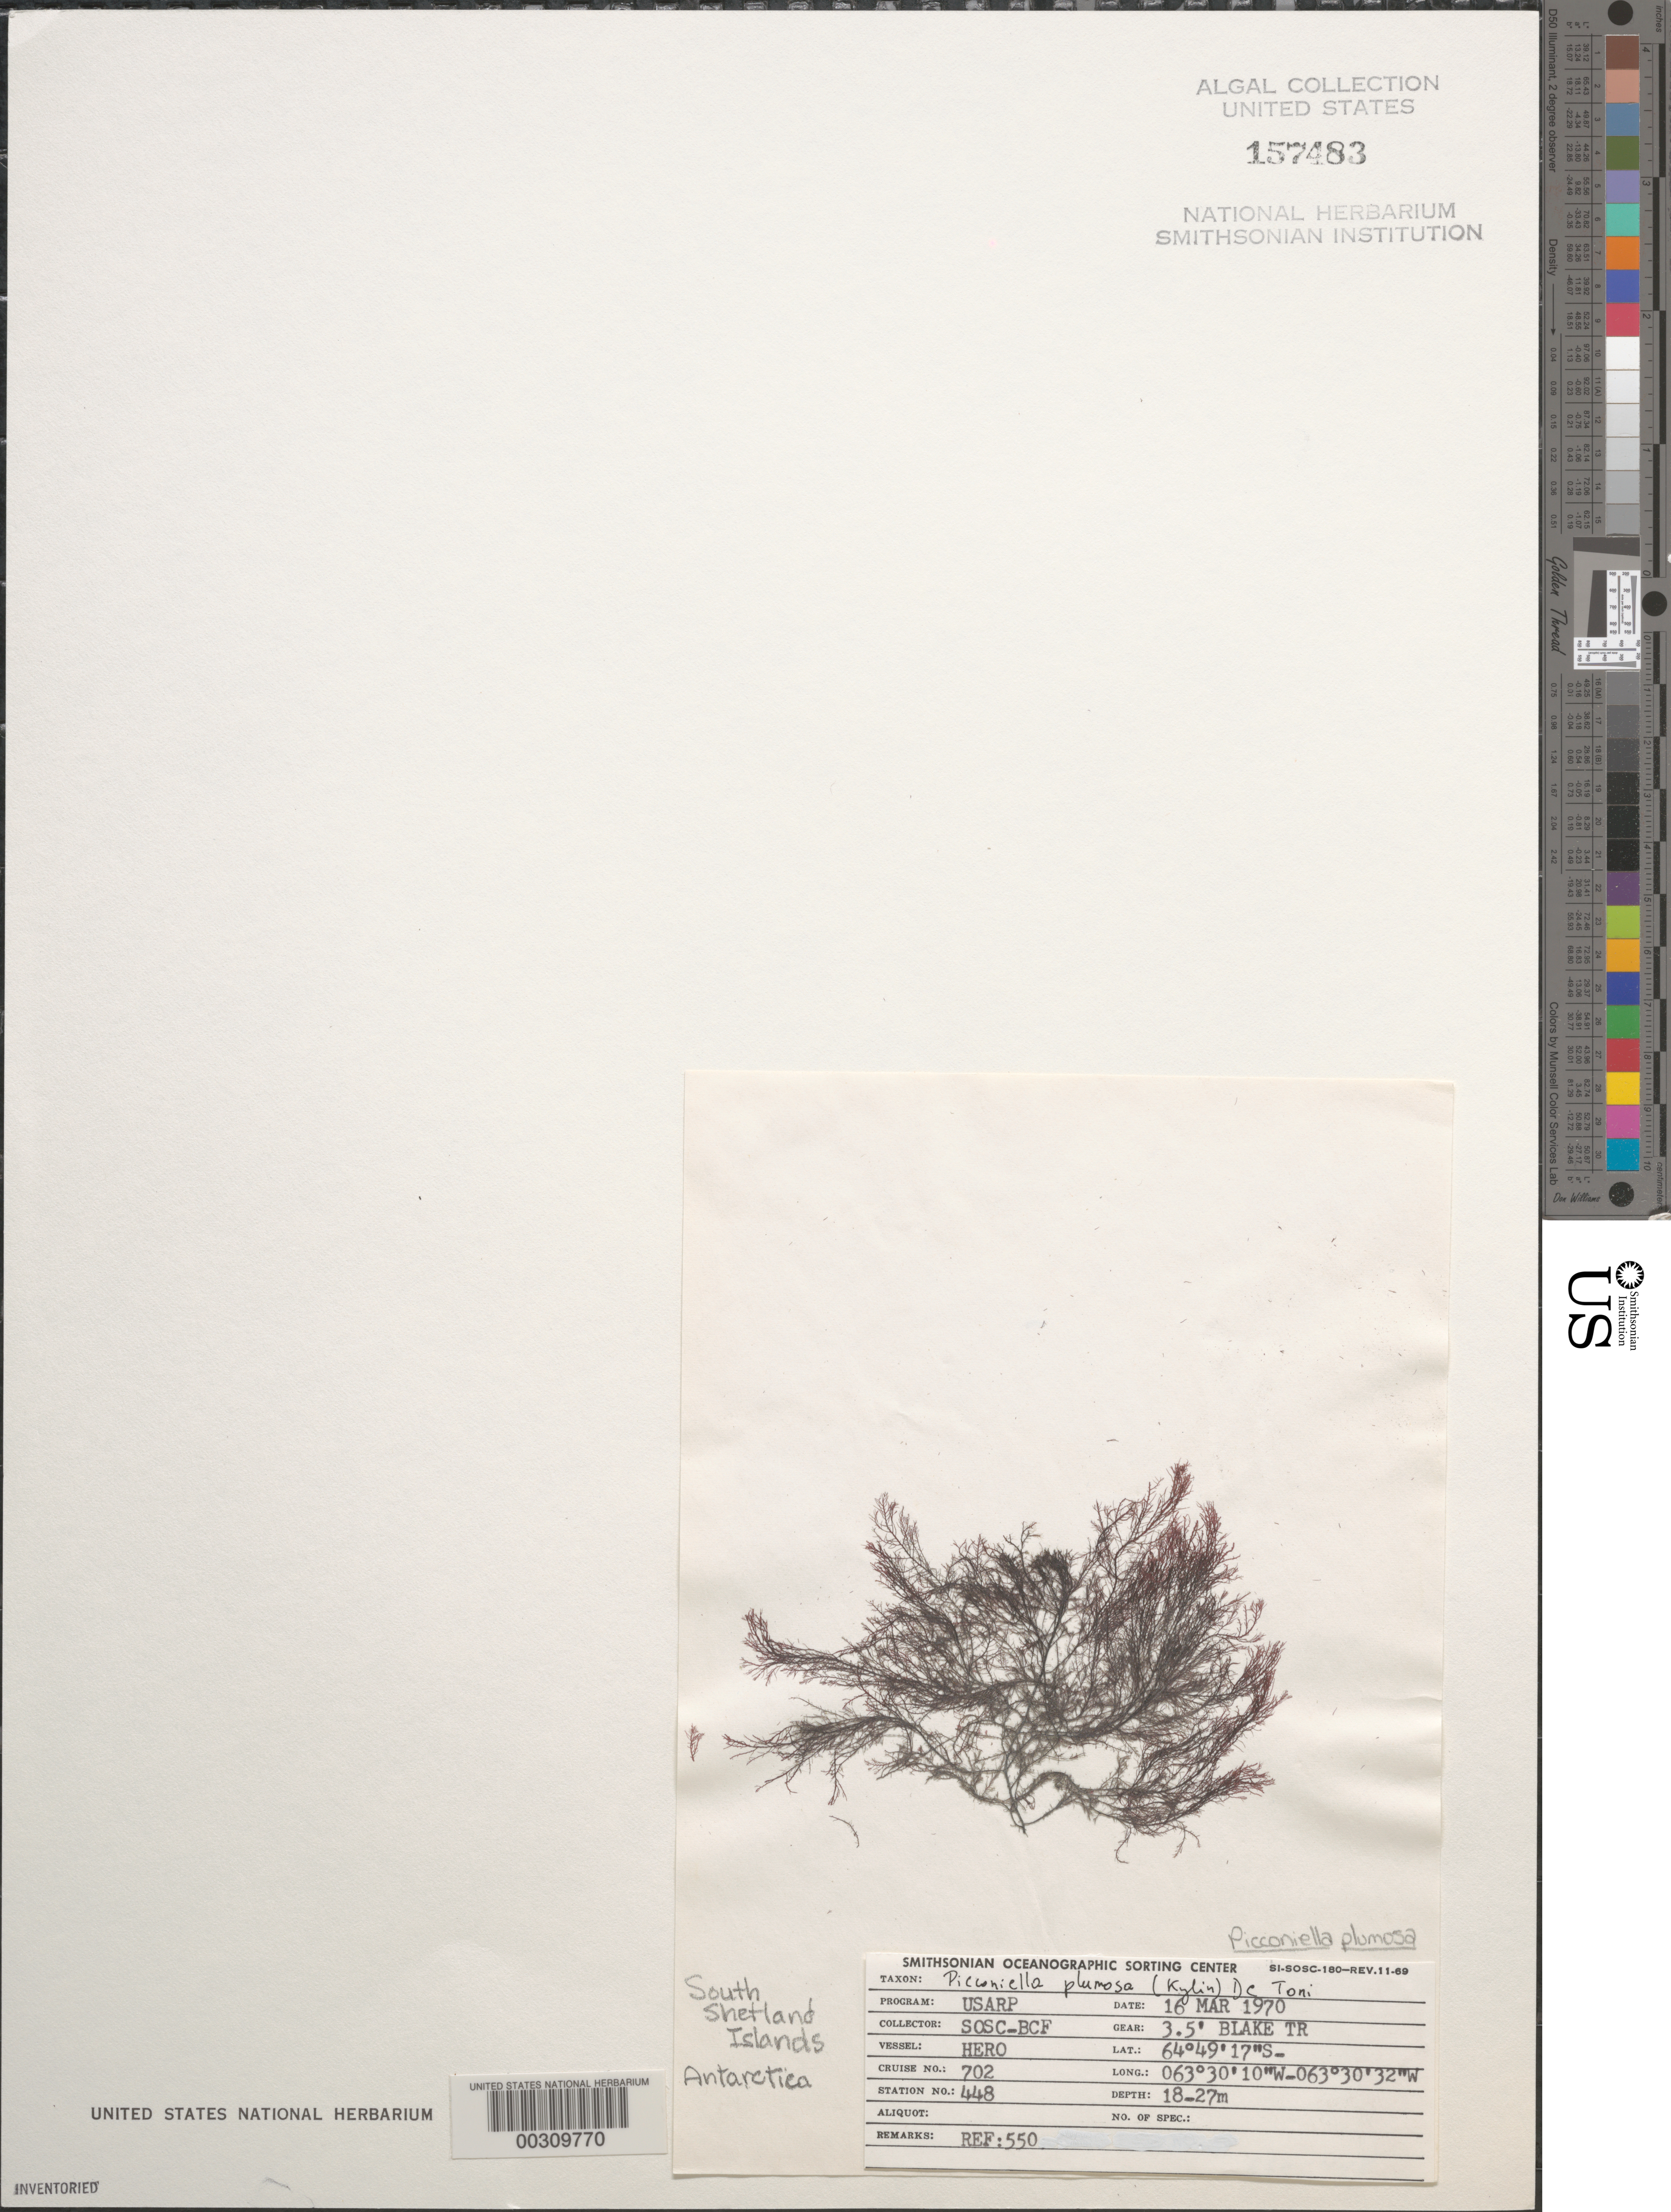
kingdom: Plantae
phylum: Rhodophyta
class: Florideophyceae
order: Ceramiales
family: Rhodomelaceae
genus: Picconiella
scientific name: Picconiella plumosa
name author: (Kylin) De Toni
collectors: SOSC-BCF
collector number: Station 448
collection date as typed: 16 Mar 1970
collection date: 1970-03-16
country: Antarctica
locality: Antarctic Peninsula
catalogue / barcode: US 157483